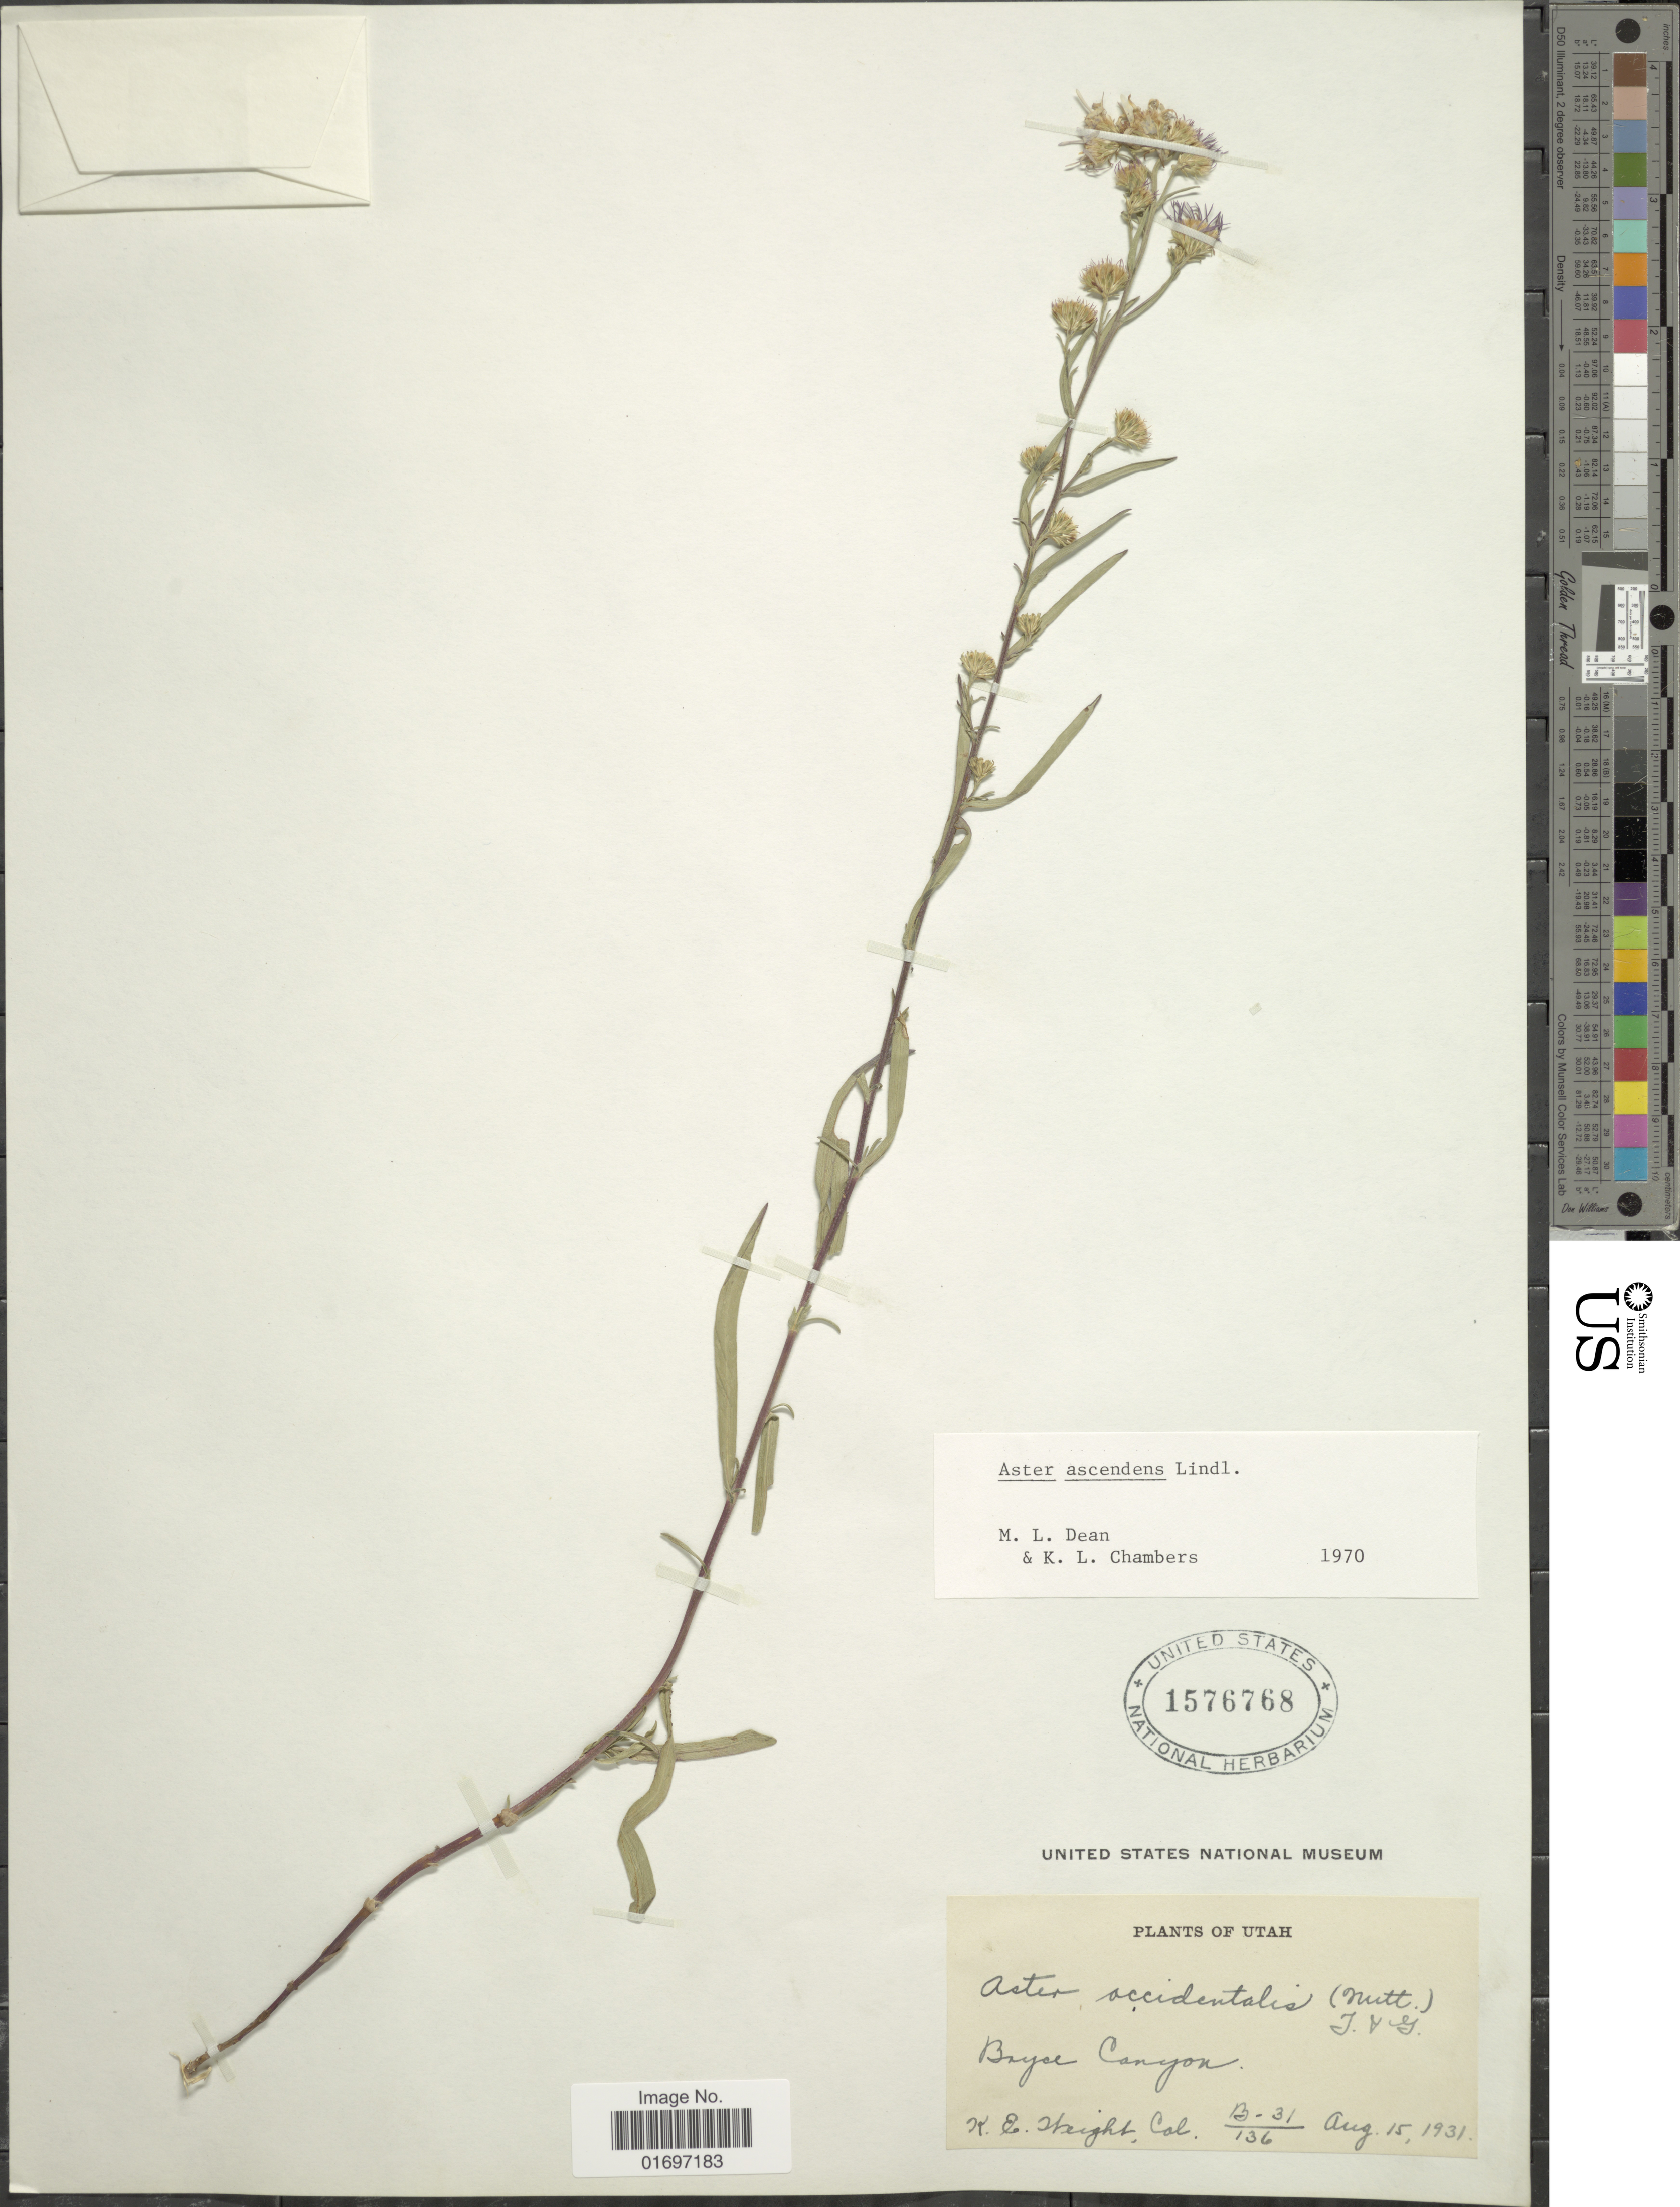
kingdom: Plantae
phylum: Tracheophyta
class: Magnoliopsida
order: Asterales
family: Asteraceae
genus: Symphyotrichum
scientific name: Symphyotrichum ascendens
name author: (Lindl.) G.L. Nesom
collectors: K. Weight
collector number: B-31/136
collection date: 1931-08-15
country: United States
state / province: Utah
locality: Utah. Bryce Canyon.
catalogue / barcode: US 1576768